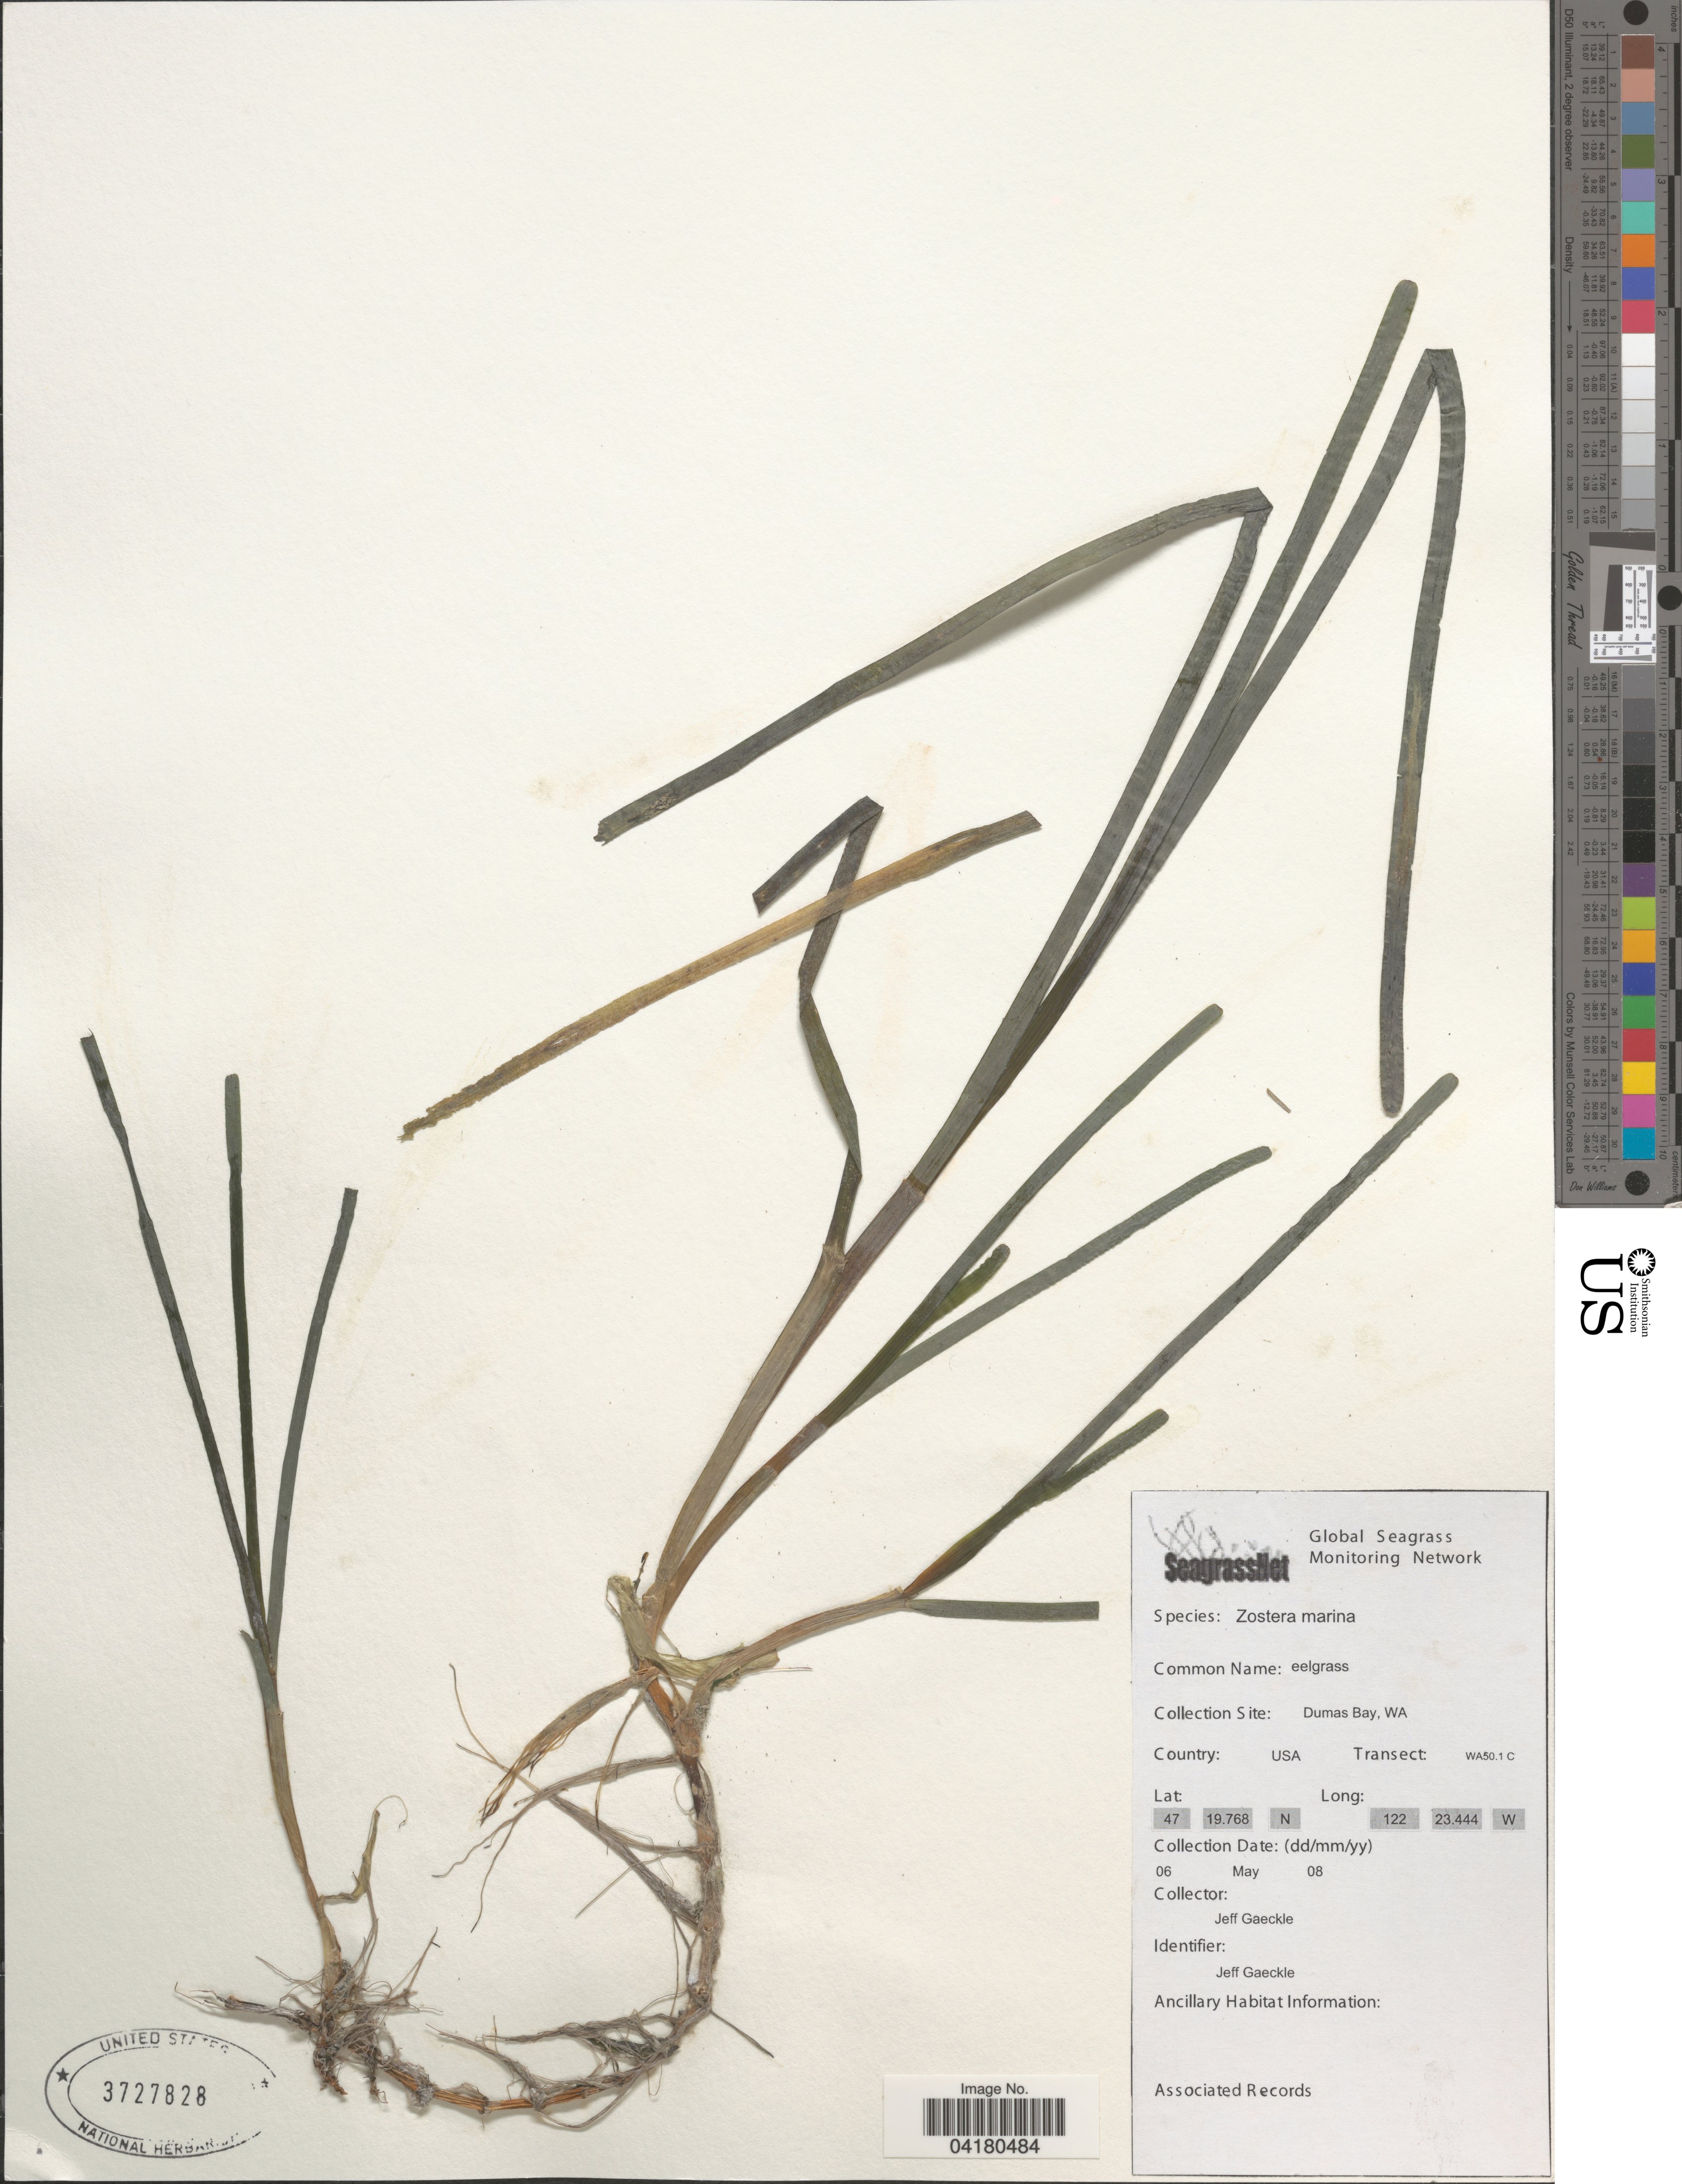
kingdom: Plantae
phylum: Tracheophyta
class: Liliopsida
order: Alismatales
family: Zosteraceae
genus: Zostera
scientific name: Zostera marina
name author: L.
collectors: J. Gaeckle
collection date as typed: Transcribed d/m/y: 6/5/8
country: United States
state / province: Washington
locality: Collection Site: Dumas Bay. Transect: WA50.1 C.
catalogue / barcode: US 3727828